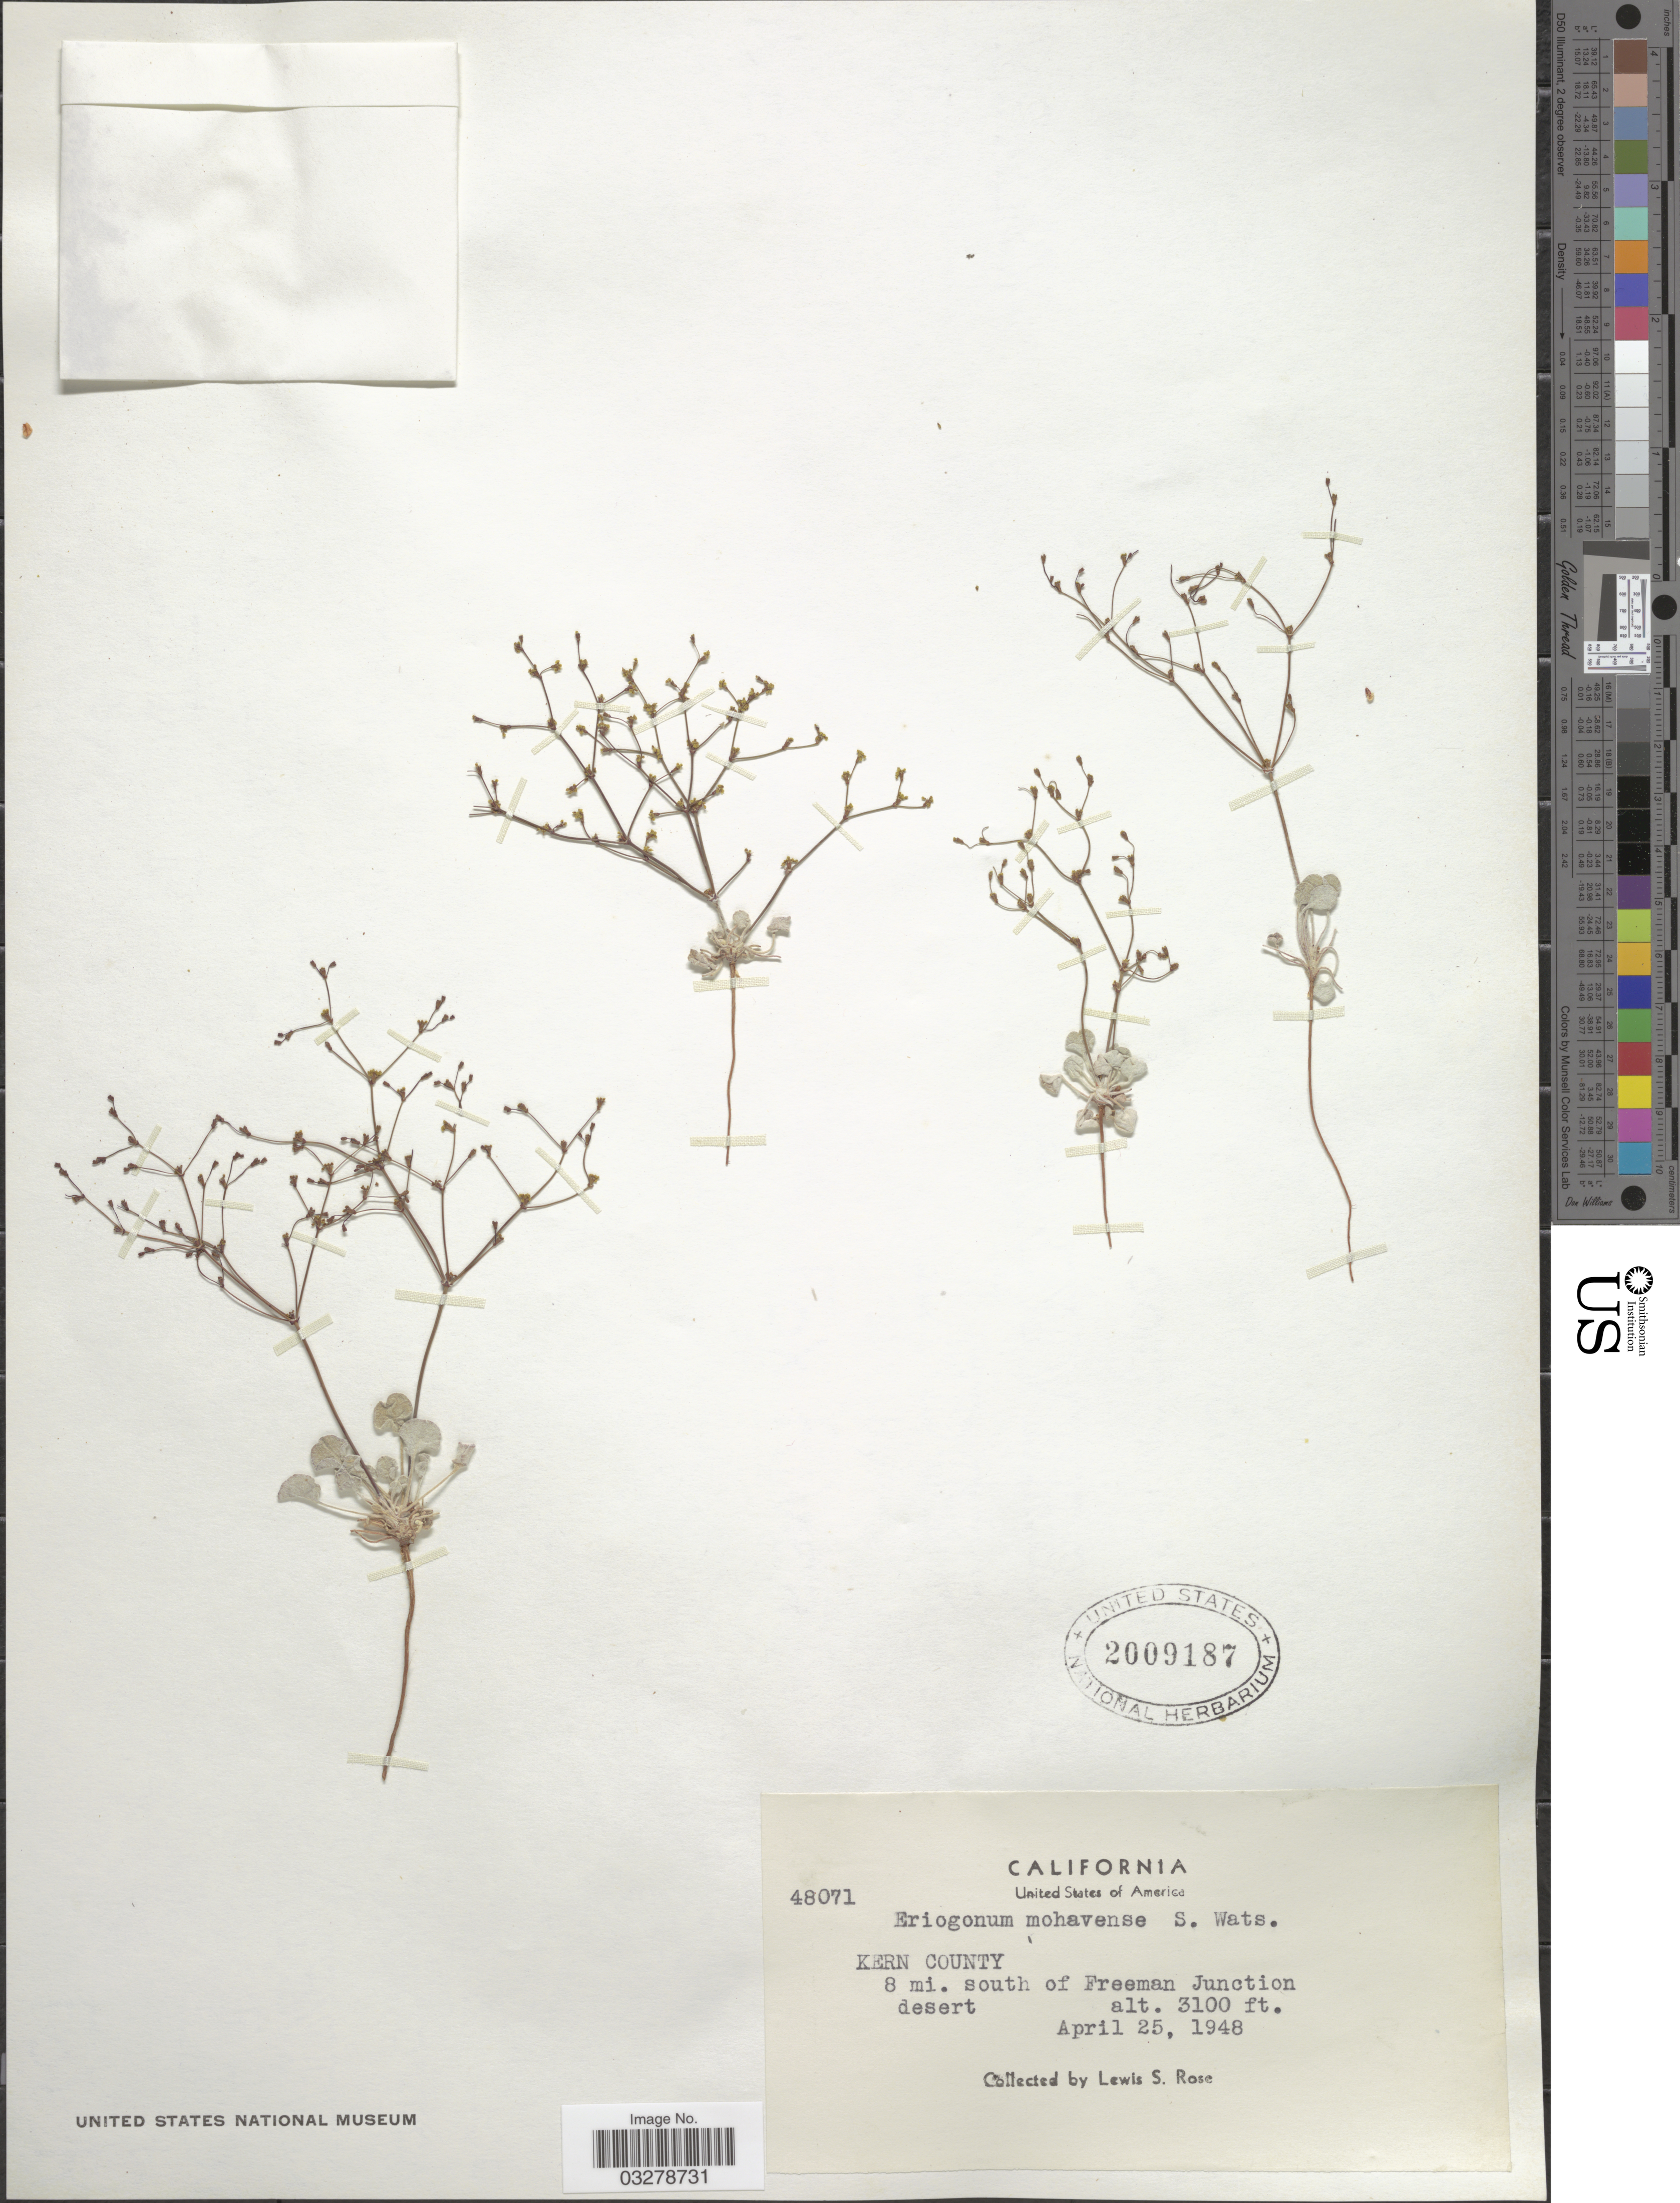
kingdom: Plantae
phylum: Tracheophyta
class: Magnoliopsida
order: Caryophyllales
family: Polygonaceae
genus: Eriogonum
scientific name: Eriogonum mohavense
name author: S. Watson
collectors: L. S. Rose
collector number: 48071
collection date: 1948-04-25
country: United States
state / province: California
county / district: Kern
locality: Kern County 8 mi. south of Freeman Junction desert.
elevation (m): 945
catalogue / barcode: US 2009187